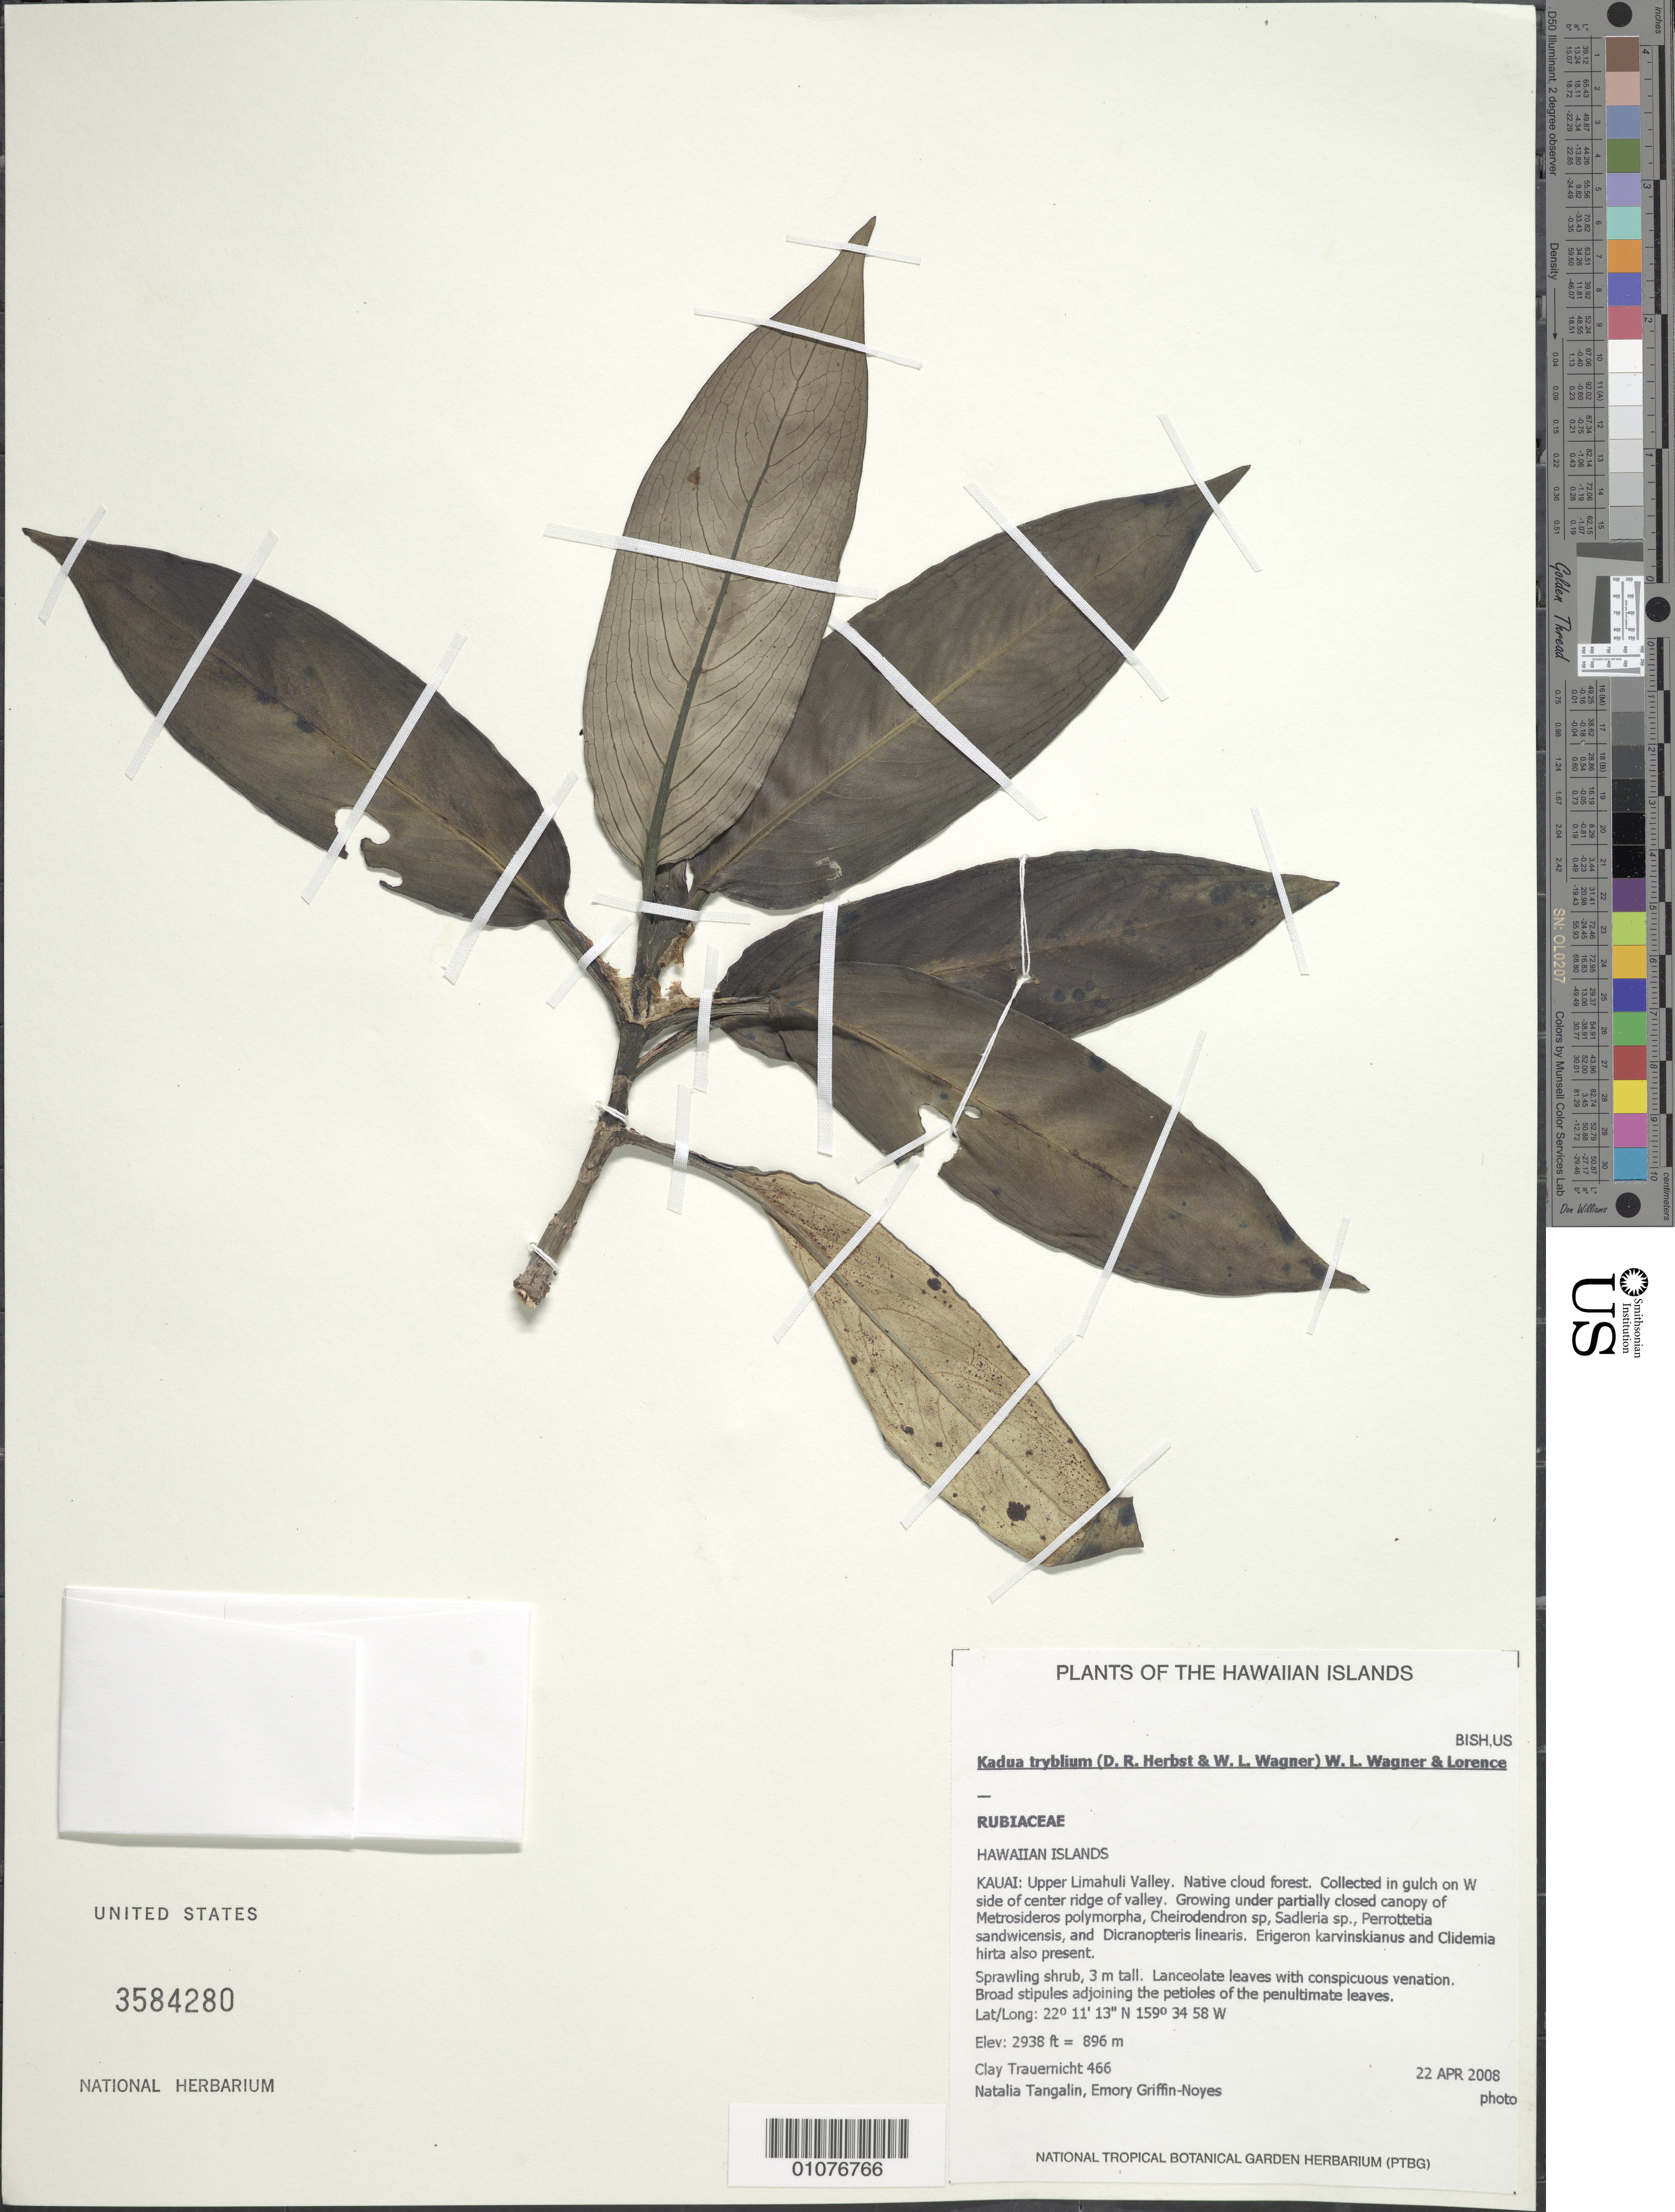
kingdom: Plantae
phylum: Tracheophyta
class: Magnoliopsida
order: Gentianales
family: Rubiaceae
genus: Kadua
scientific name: Kadua tryblium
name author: (D.R. Herbst & W.L. Wagner) W.L. Wagner & Lorence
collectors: C. Trauernicht, N. Tangalin & E. Griffin-Noyes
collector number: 466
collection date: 2008-04-22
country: United States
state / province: Hawaii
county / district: Kaui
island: Kaua'i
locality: Upper Limahuli Vallery. Native cloud forest. Collected in gulch on W side of center ridge of valley.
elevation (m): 896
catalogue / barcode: US 3584280